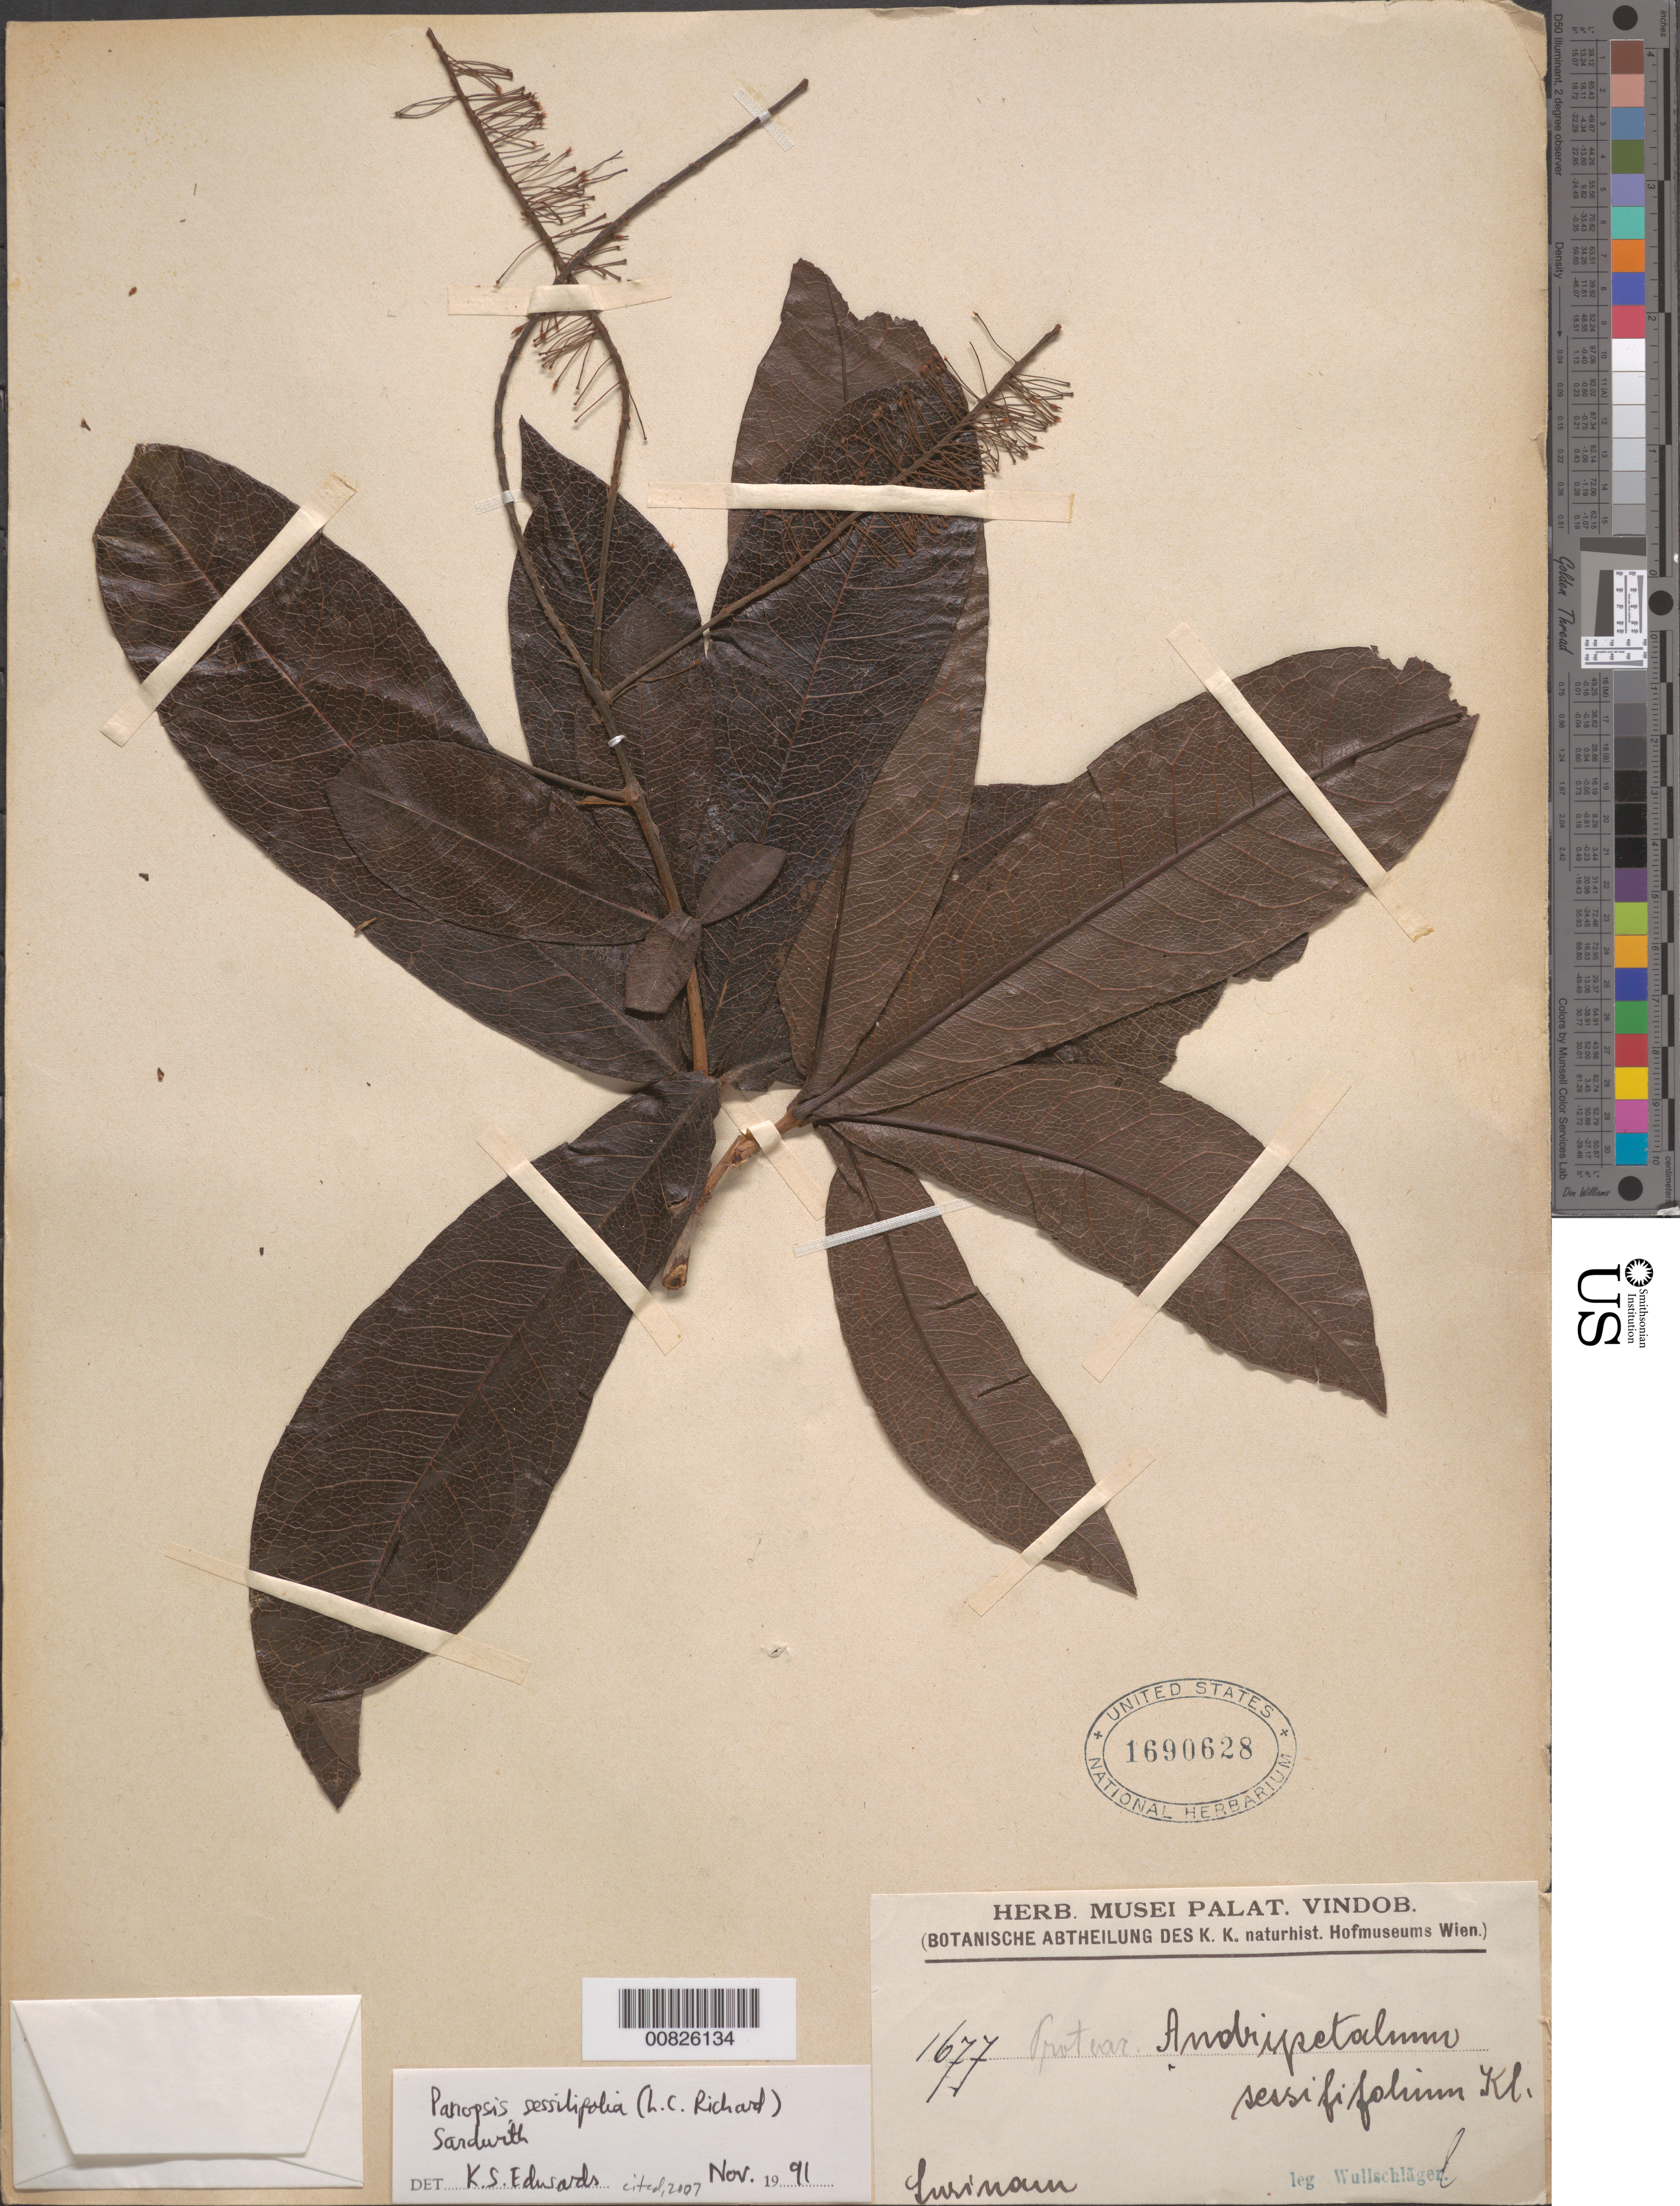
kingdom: Plantae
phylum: Tracheophyta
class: Magnoliopsida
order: Proteales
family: Proteaceae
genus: Panopsis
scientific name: Panopsis sessilifolia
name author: (Rich.) Sandwith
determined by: Edwards, K. S.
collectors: H. Wullschlägel & A. H. R. Grisebach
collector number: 1677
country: Suriname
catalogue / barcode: US 1690628